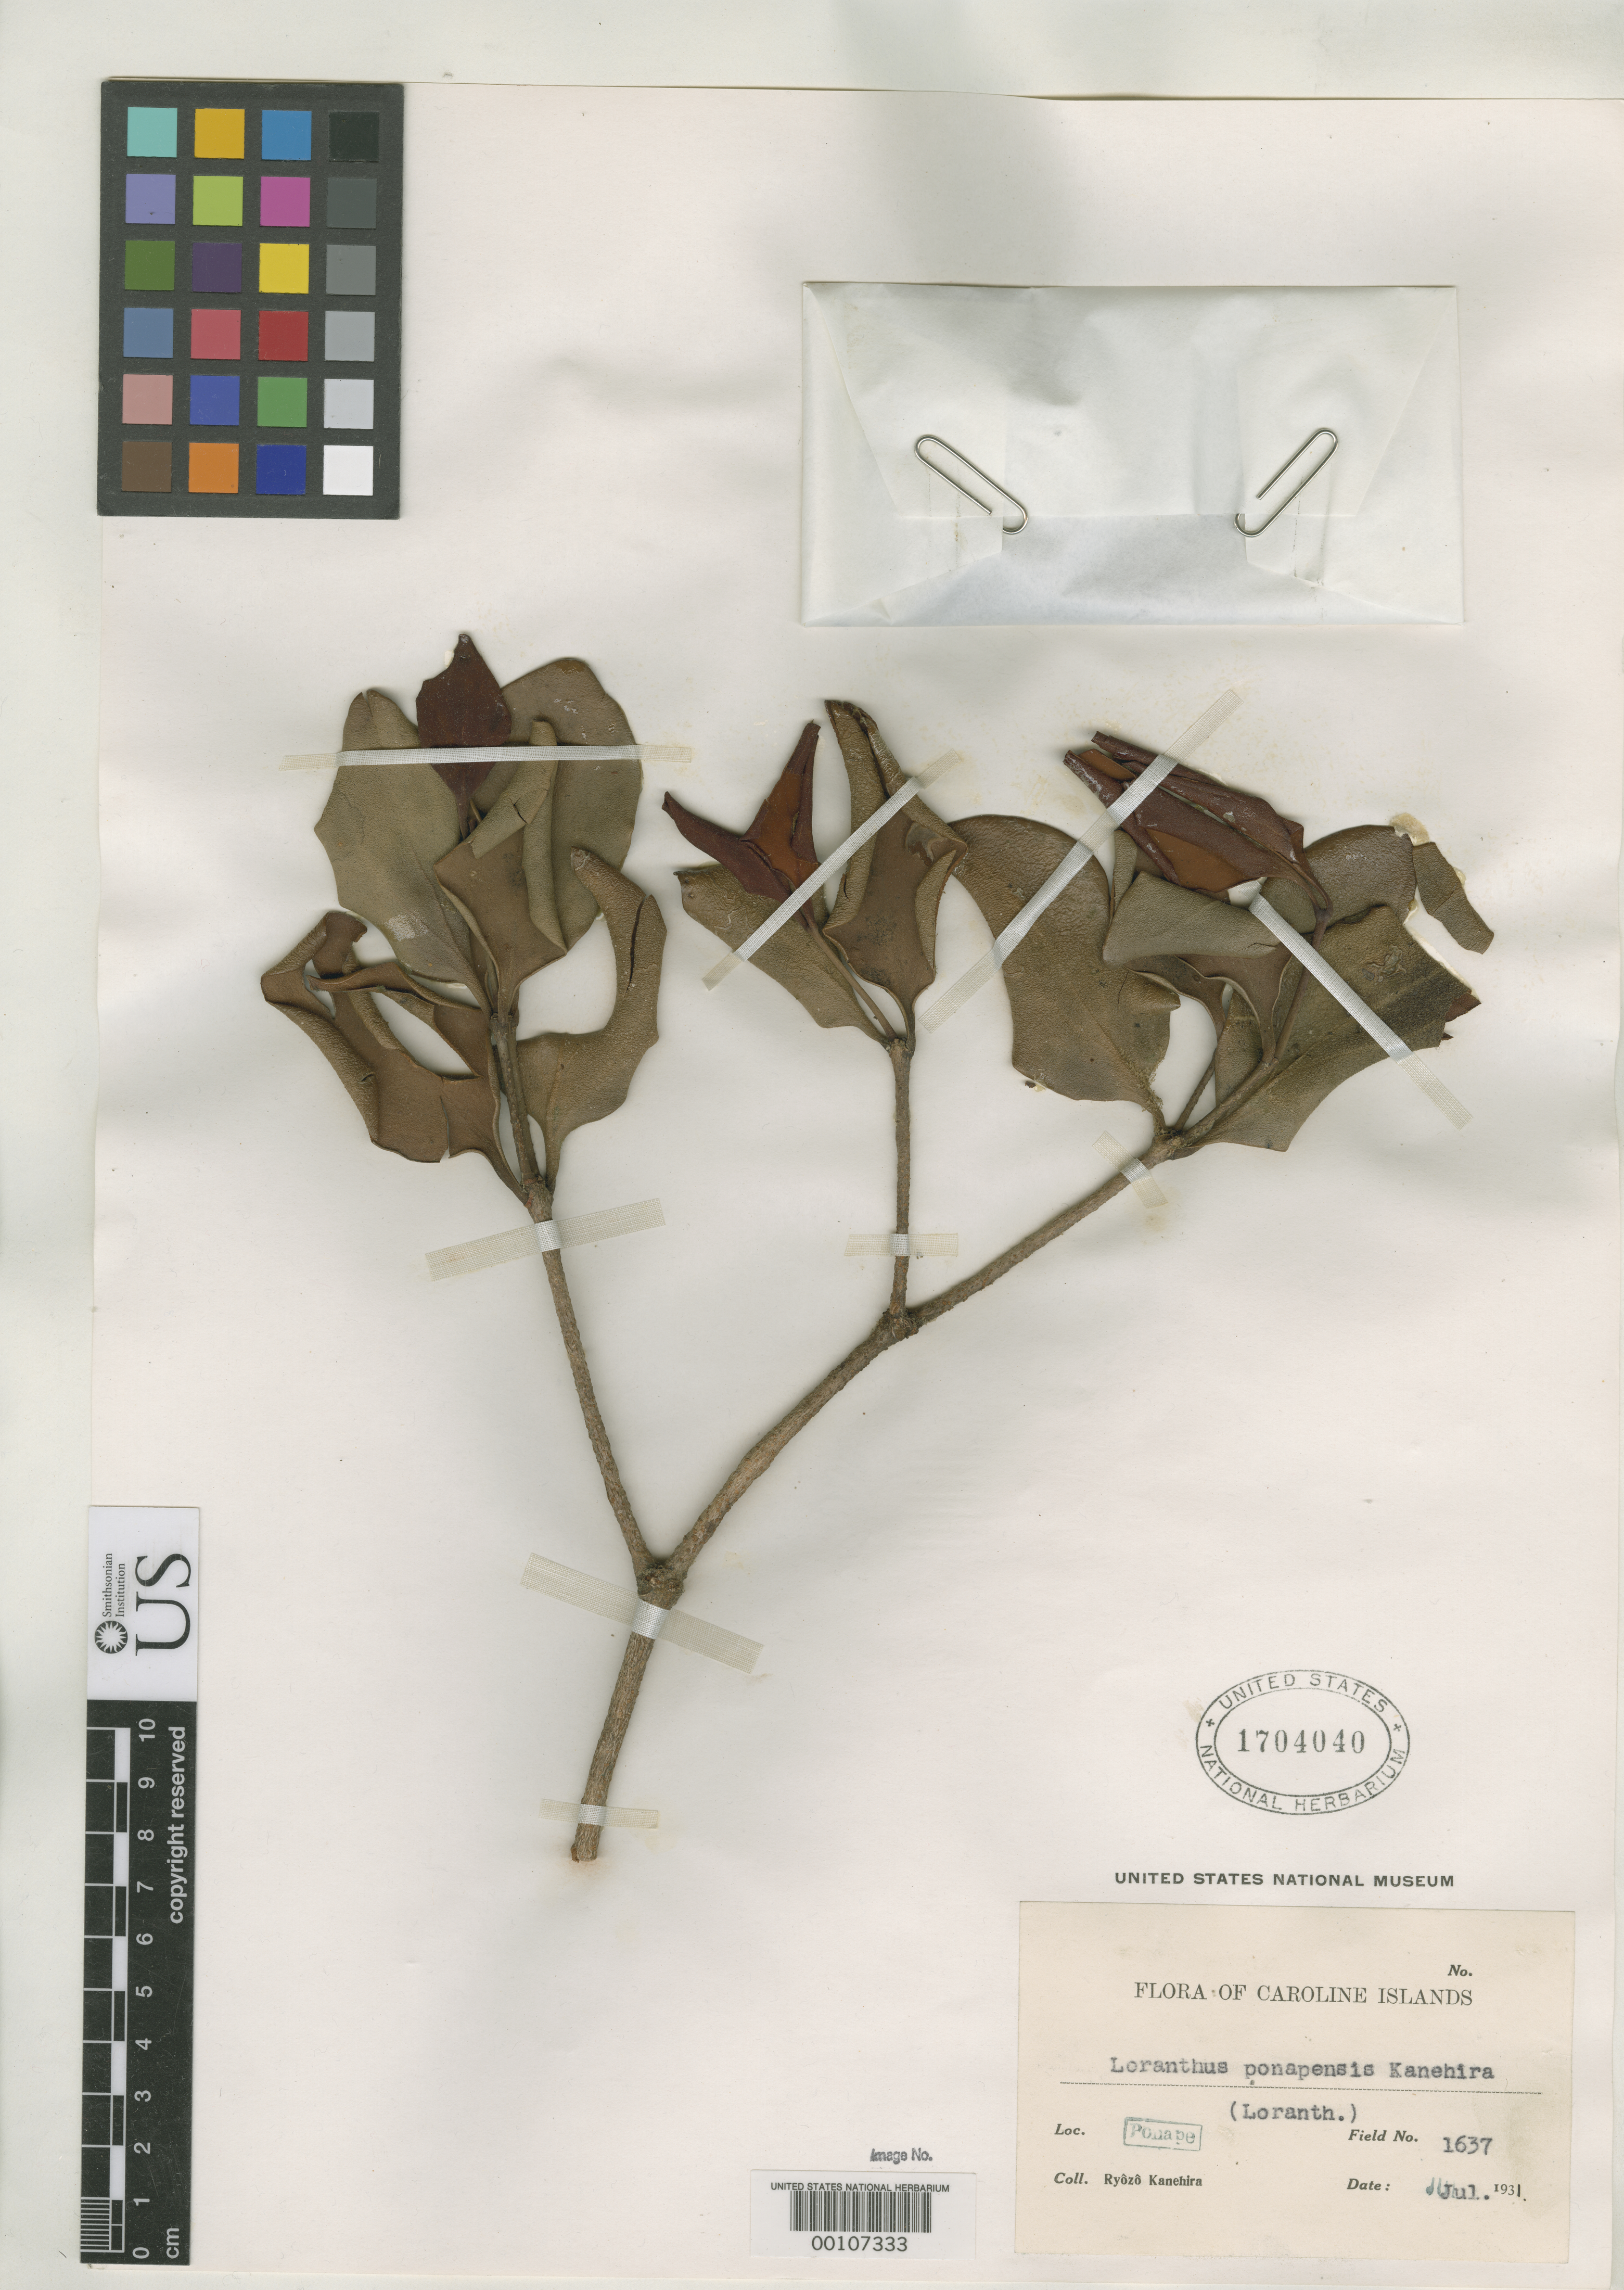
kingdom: Plantae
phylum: Tracheophyta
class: Magnoliopsida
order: Santalales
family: Loranthaceae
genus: Loranthus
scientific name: Loranthus ponapensis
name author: Kaneh.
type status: Type Fragment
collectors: R. Kanehira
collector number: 1637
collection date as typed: Jul 1931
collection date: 1931-07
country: Micronesia, Federated States of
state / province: Pohnpei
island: Pohnpei [Ponape]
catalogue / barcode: US 1704040